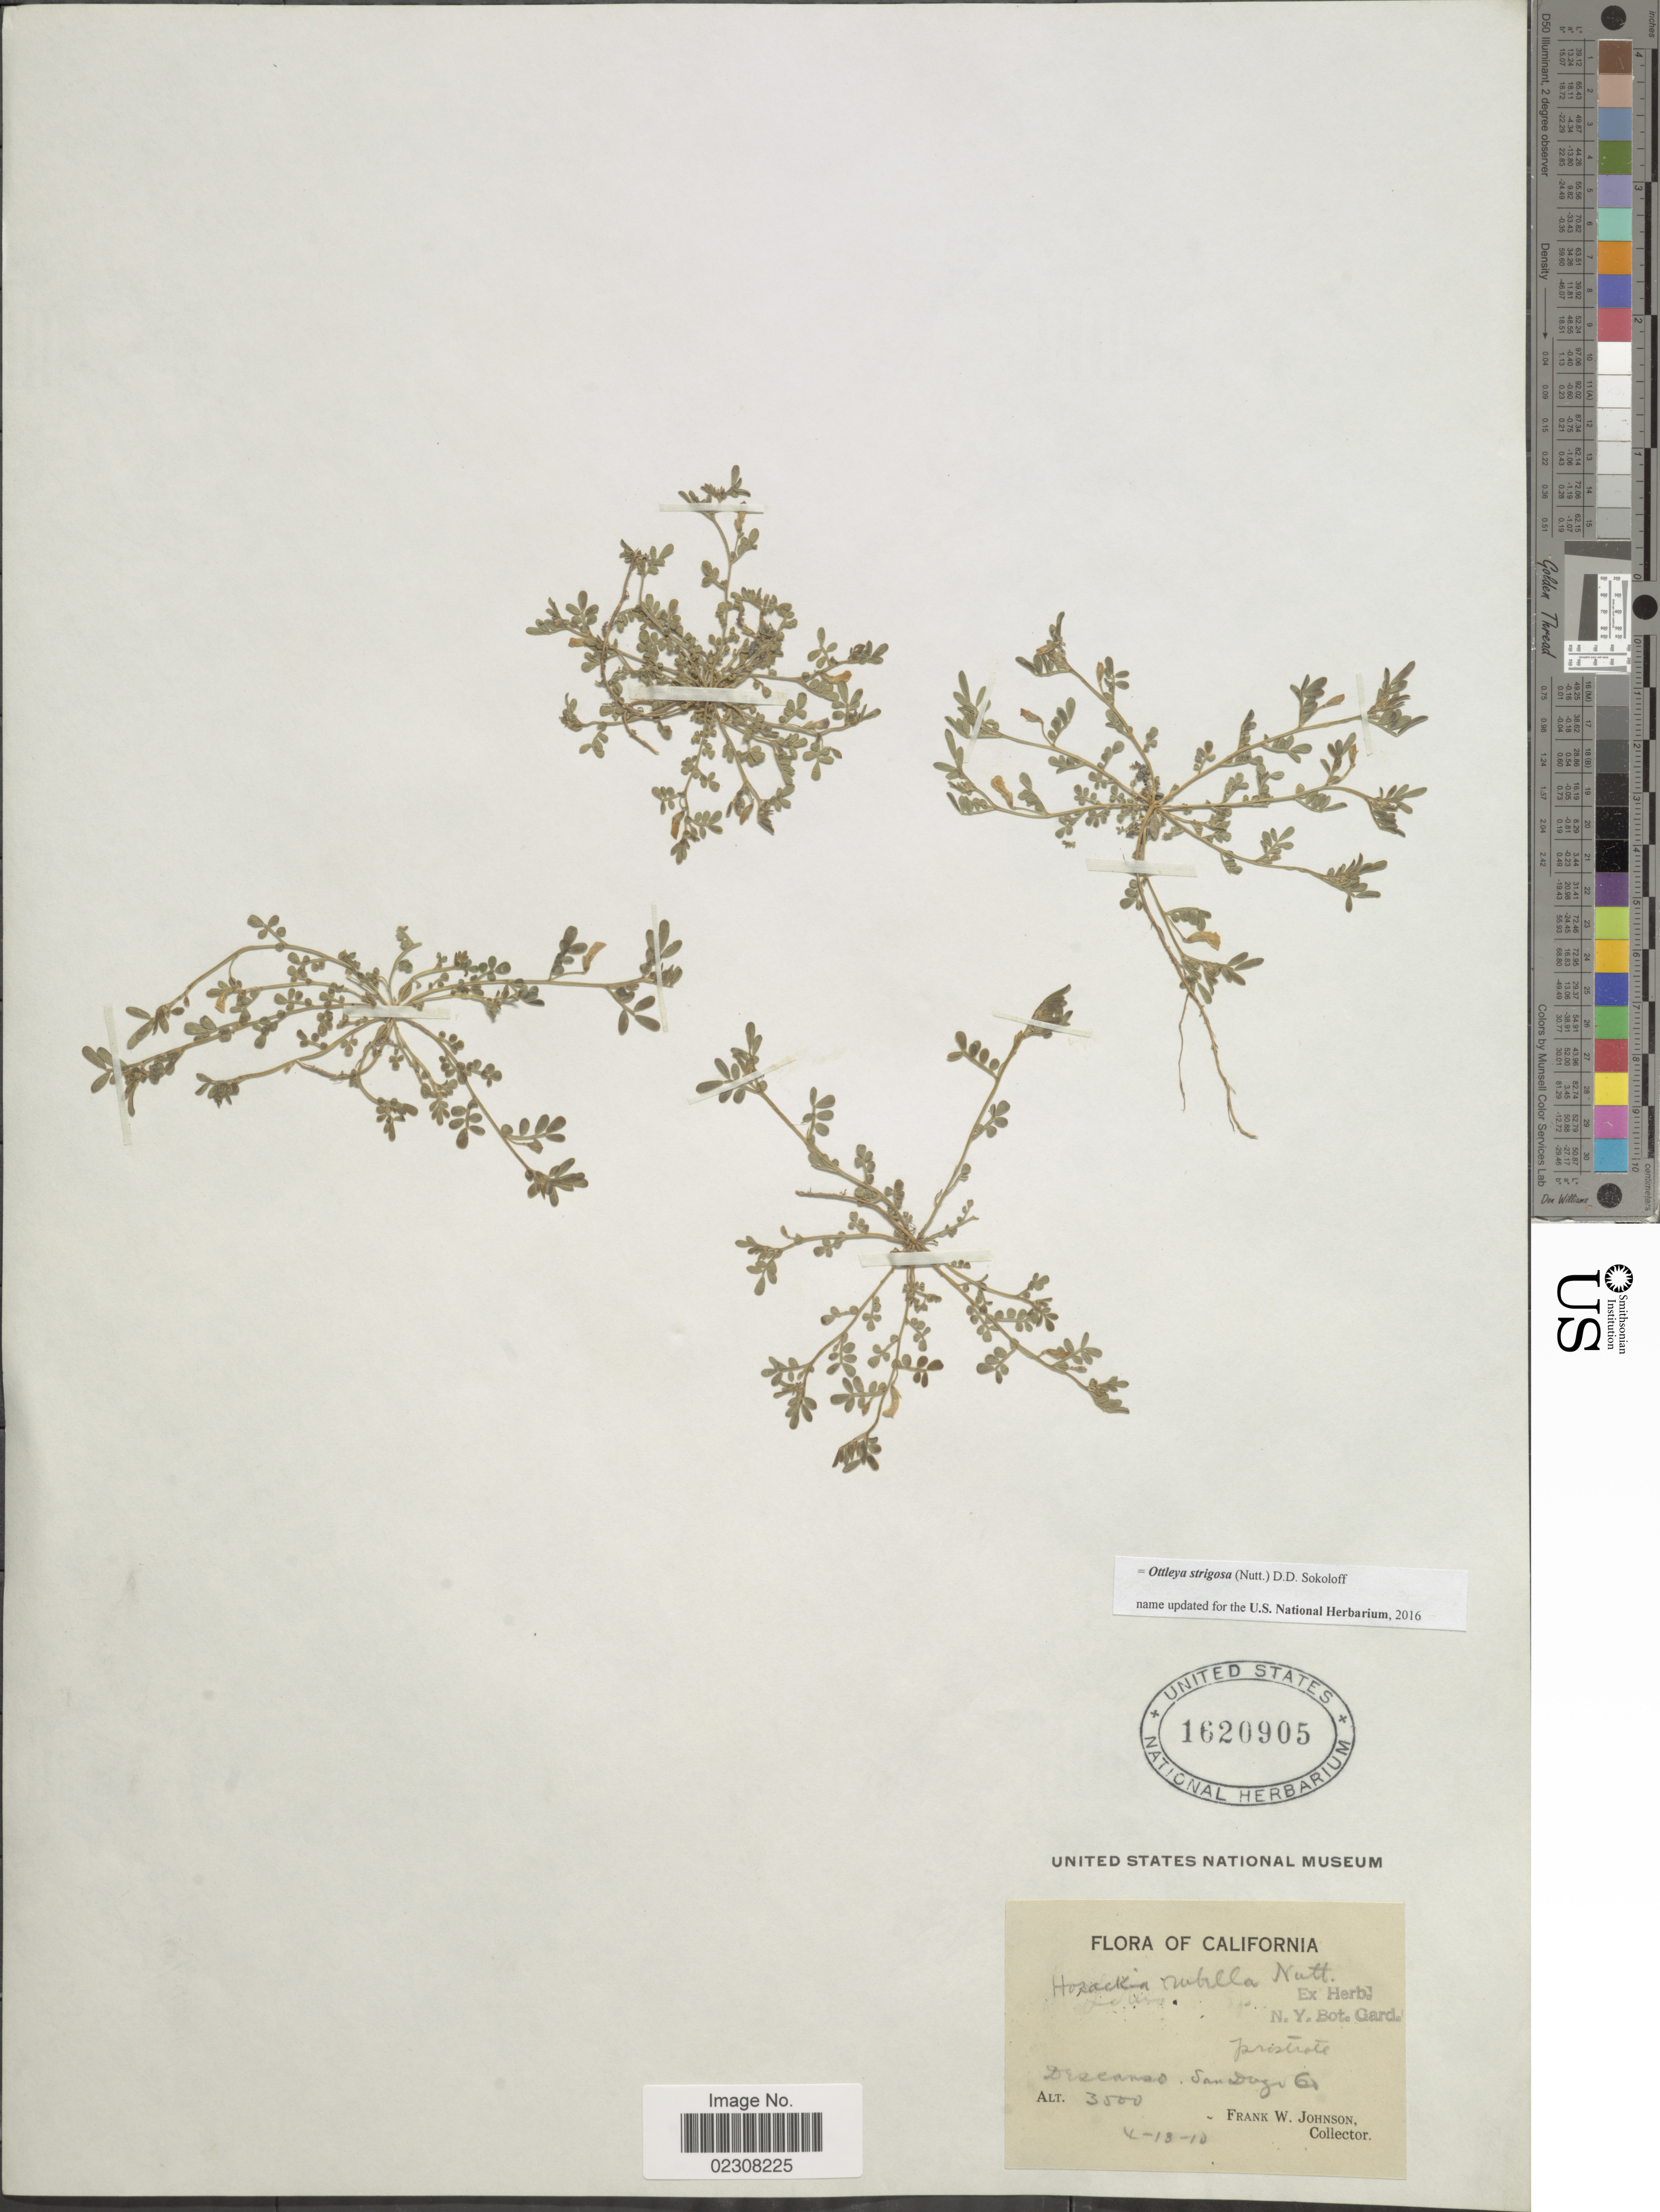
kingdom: Plantae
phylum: Tracheophyta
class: Magnoliopsida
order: Fabales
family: Fabaceae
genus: Ottleya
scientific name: Ottleya strigosa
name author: (Nutt.) D.D. Sokoloff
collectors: F. W. Johnson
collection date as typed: Transcribed d/m/y: 13/4/10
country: United States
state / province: California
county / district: San Diego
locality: Descanso, San Diego Co.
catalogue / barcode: US 1620905